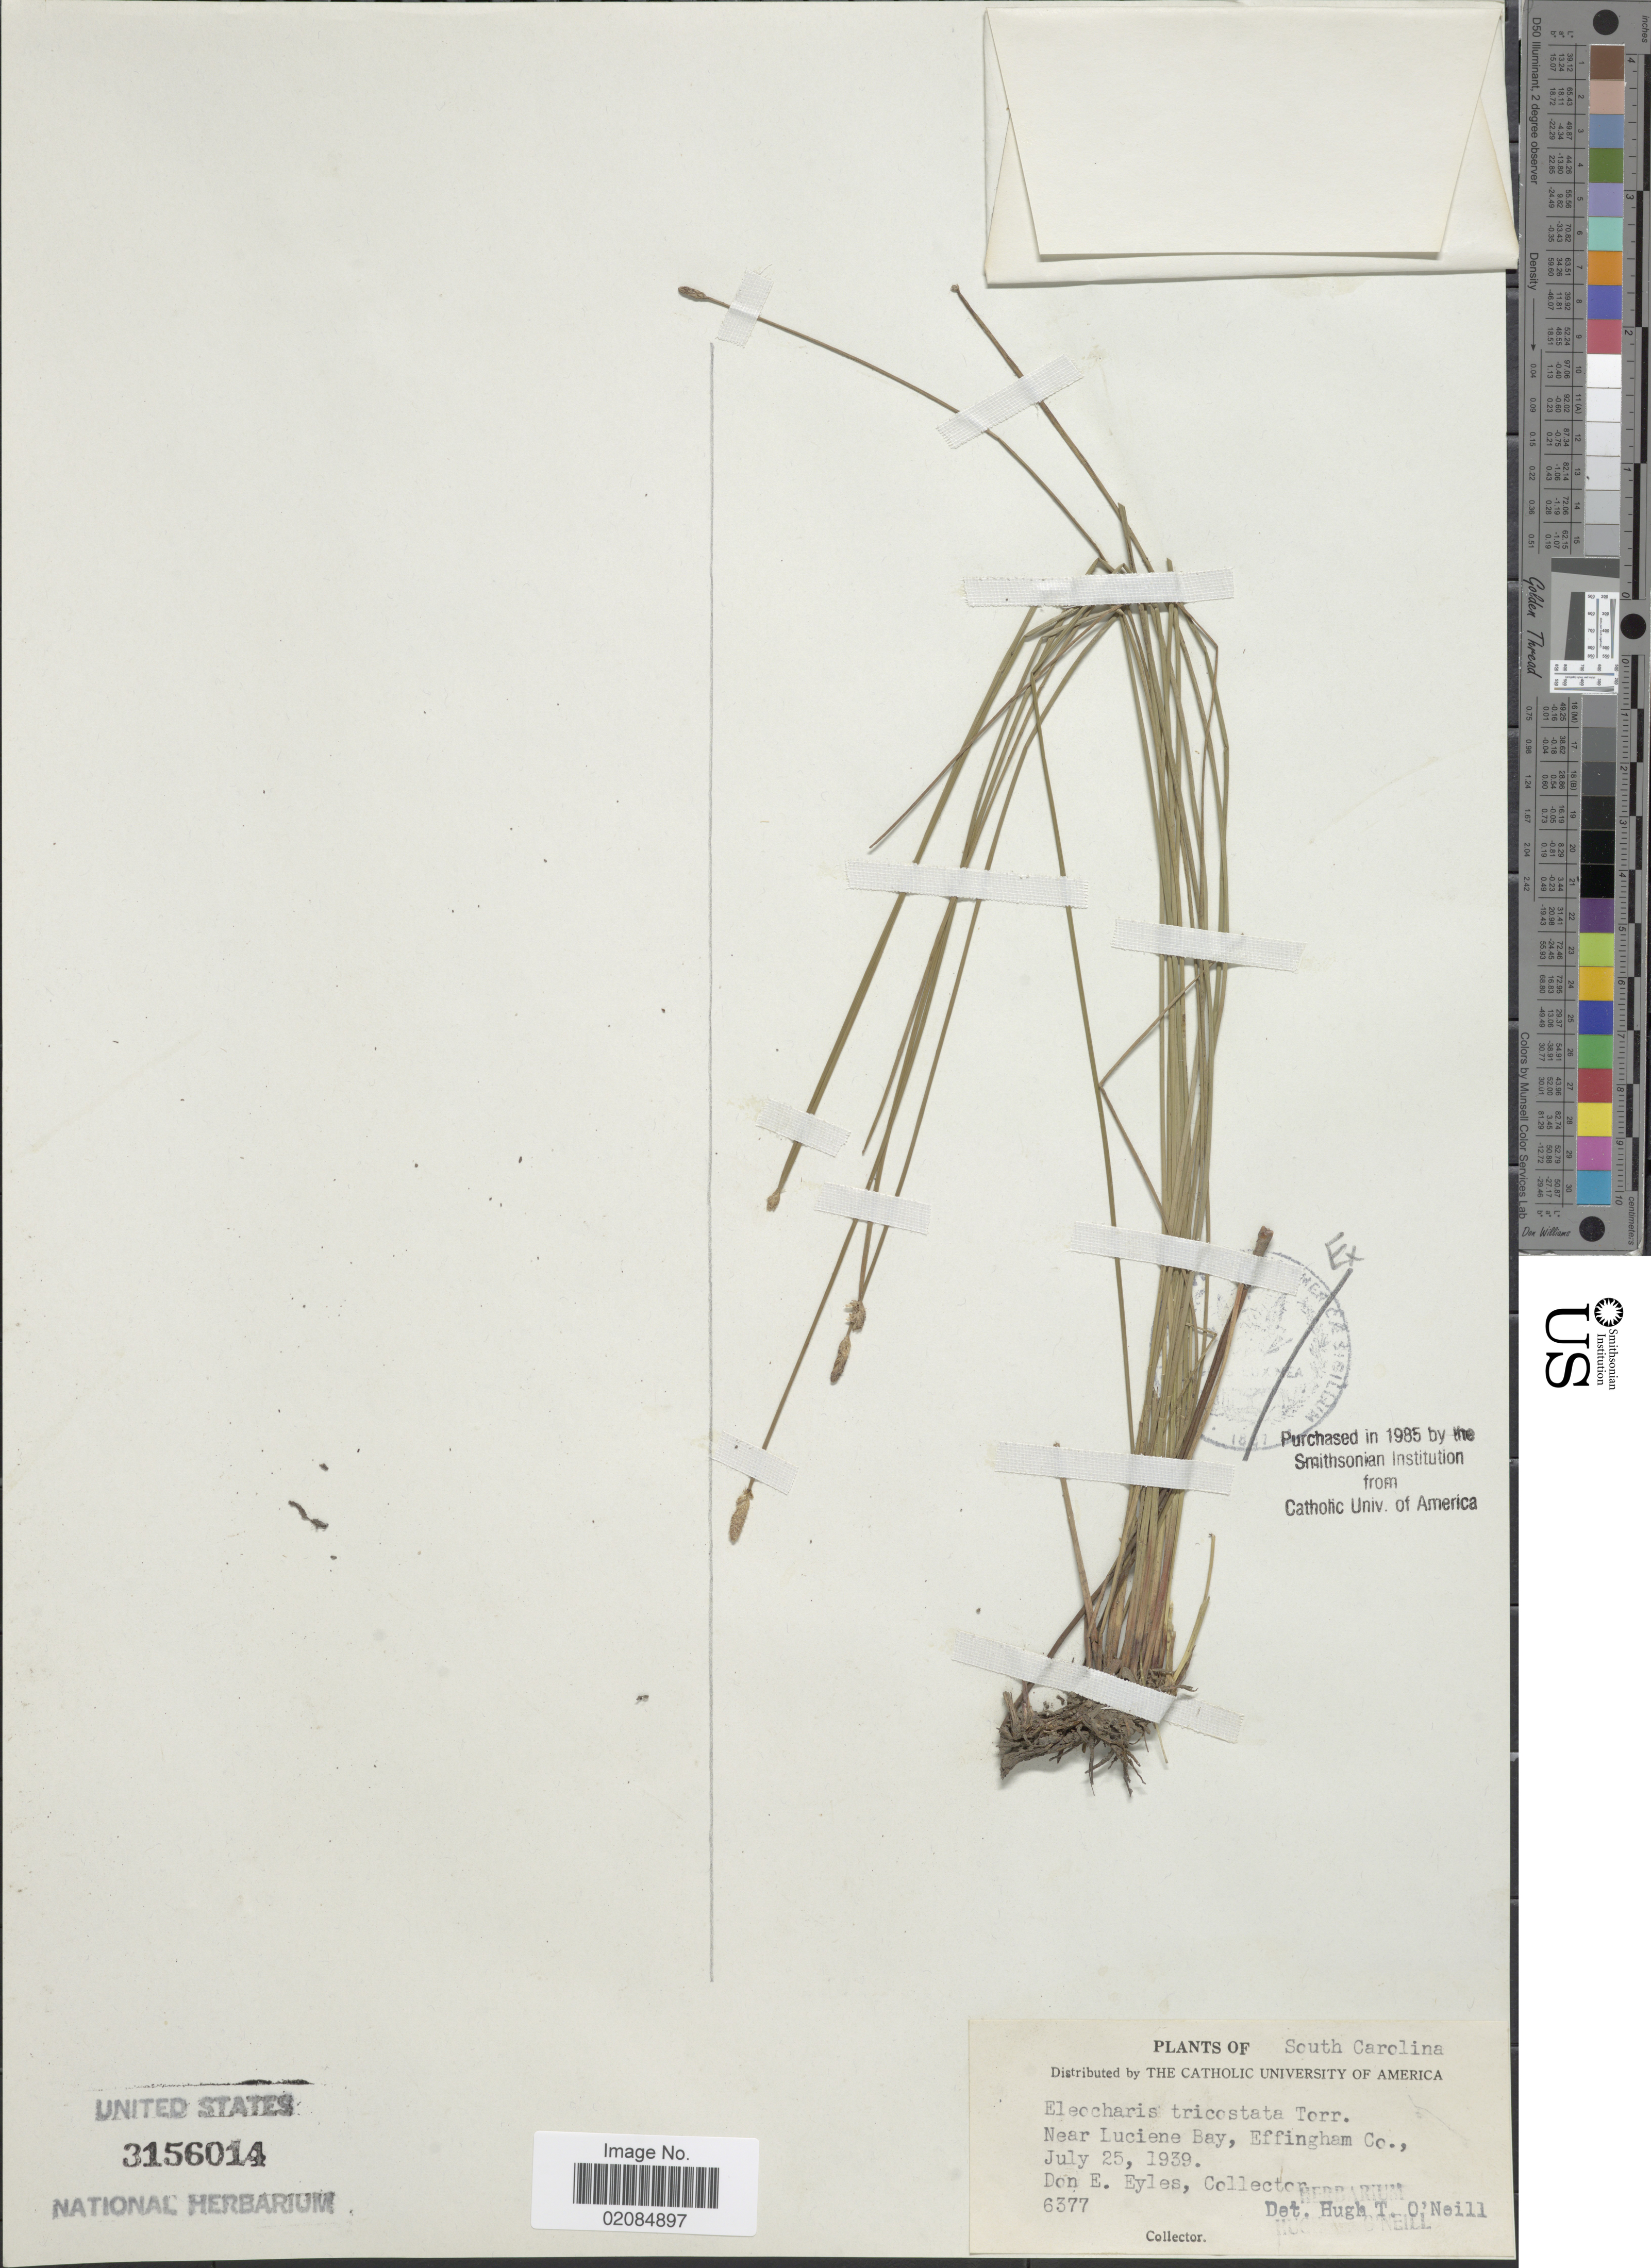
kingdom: Plantae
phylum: Tracheophyta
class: Liliopsida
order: Poales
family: Cyperaceae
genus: Eleocharis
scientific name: Eleocharis tricostata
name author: Torr.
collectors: D. Eyles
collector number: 6377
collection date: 1939-07-25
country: United States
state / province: South Carolina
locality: Near Luciene Bay, Effingham Co.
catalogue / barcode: US 3156014